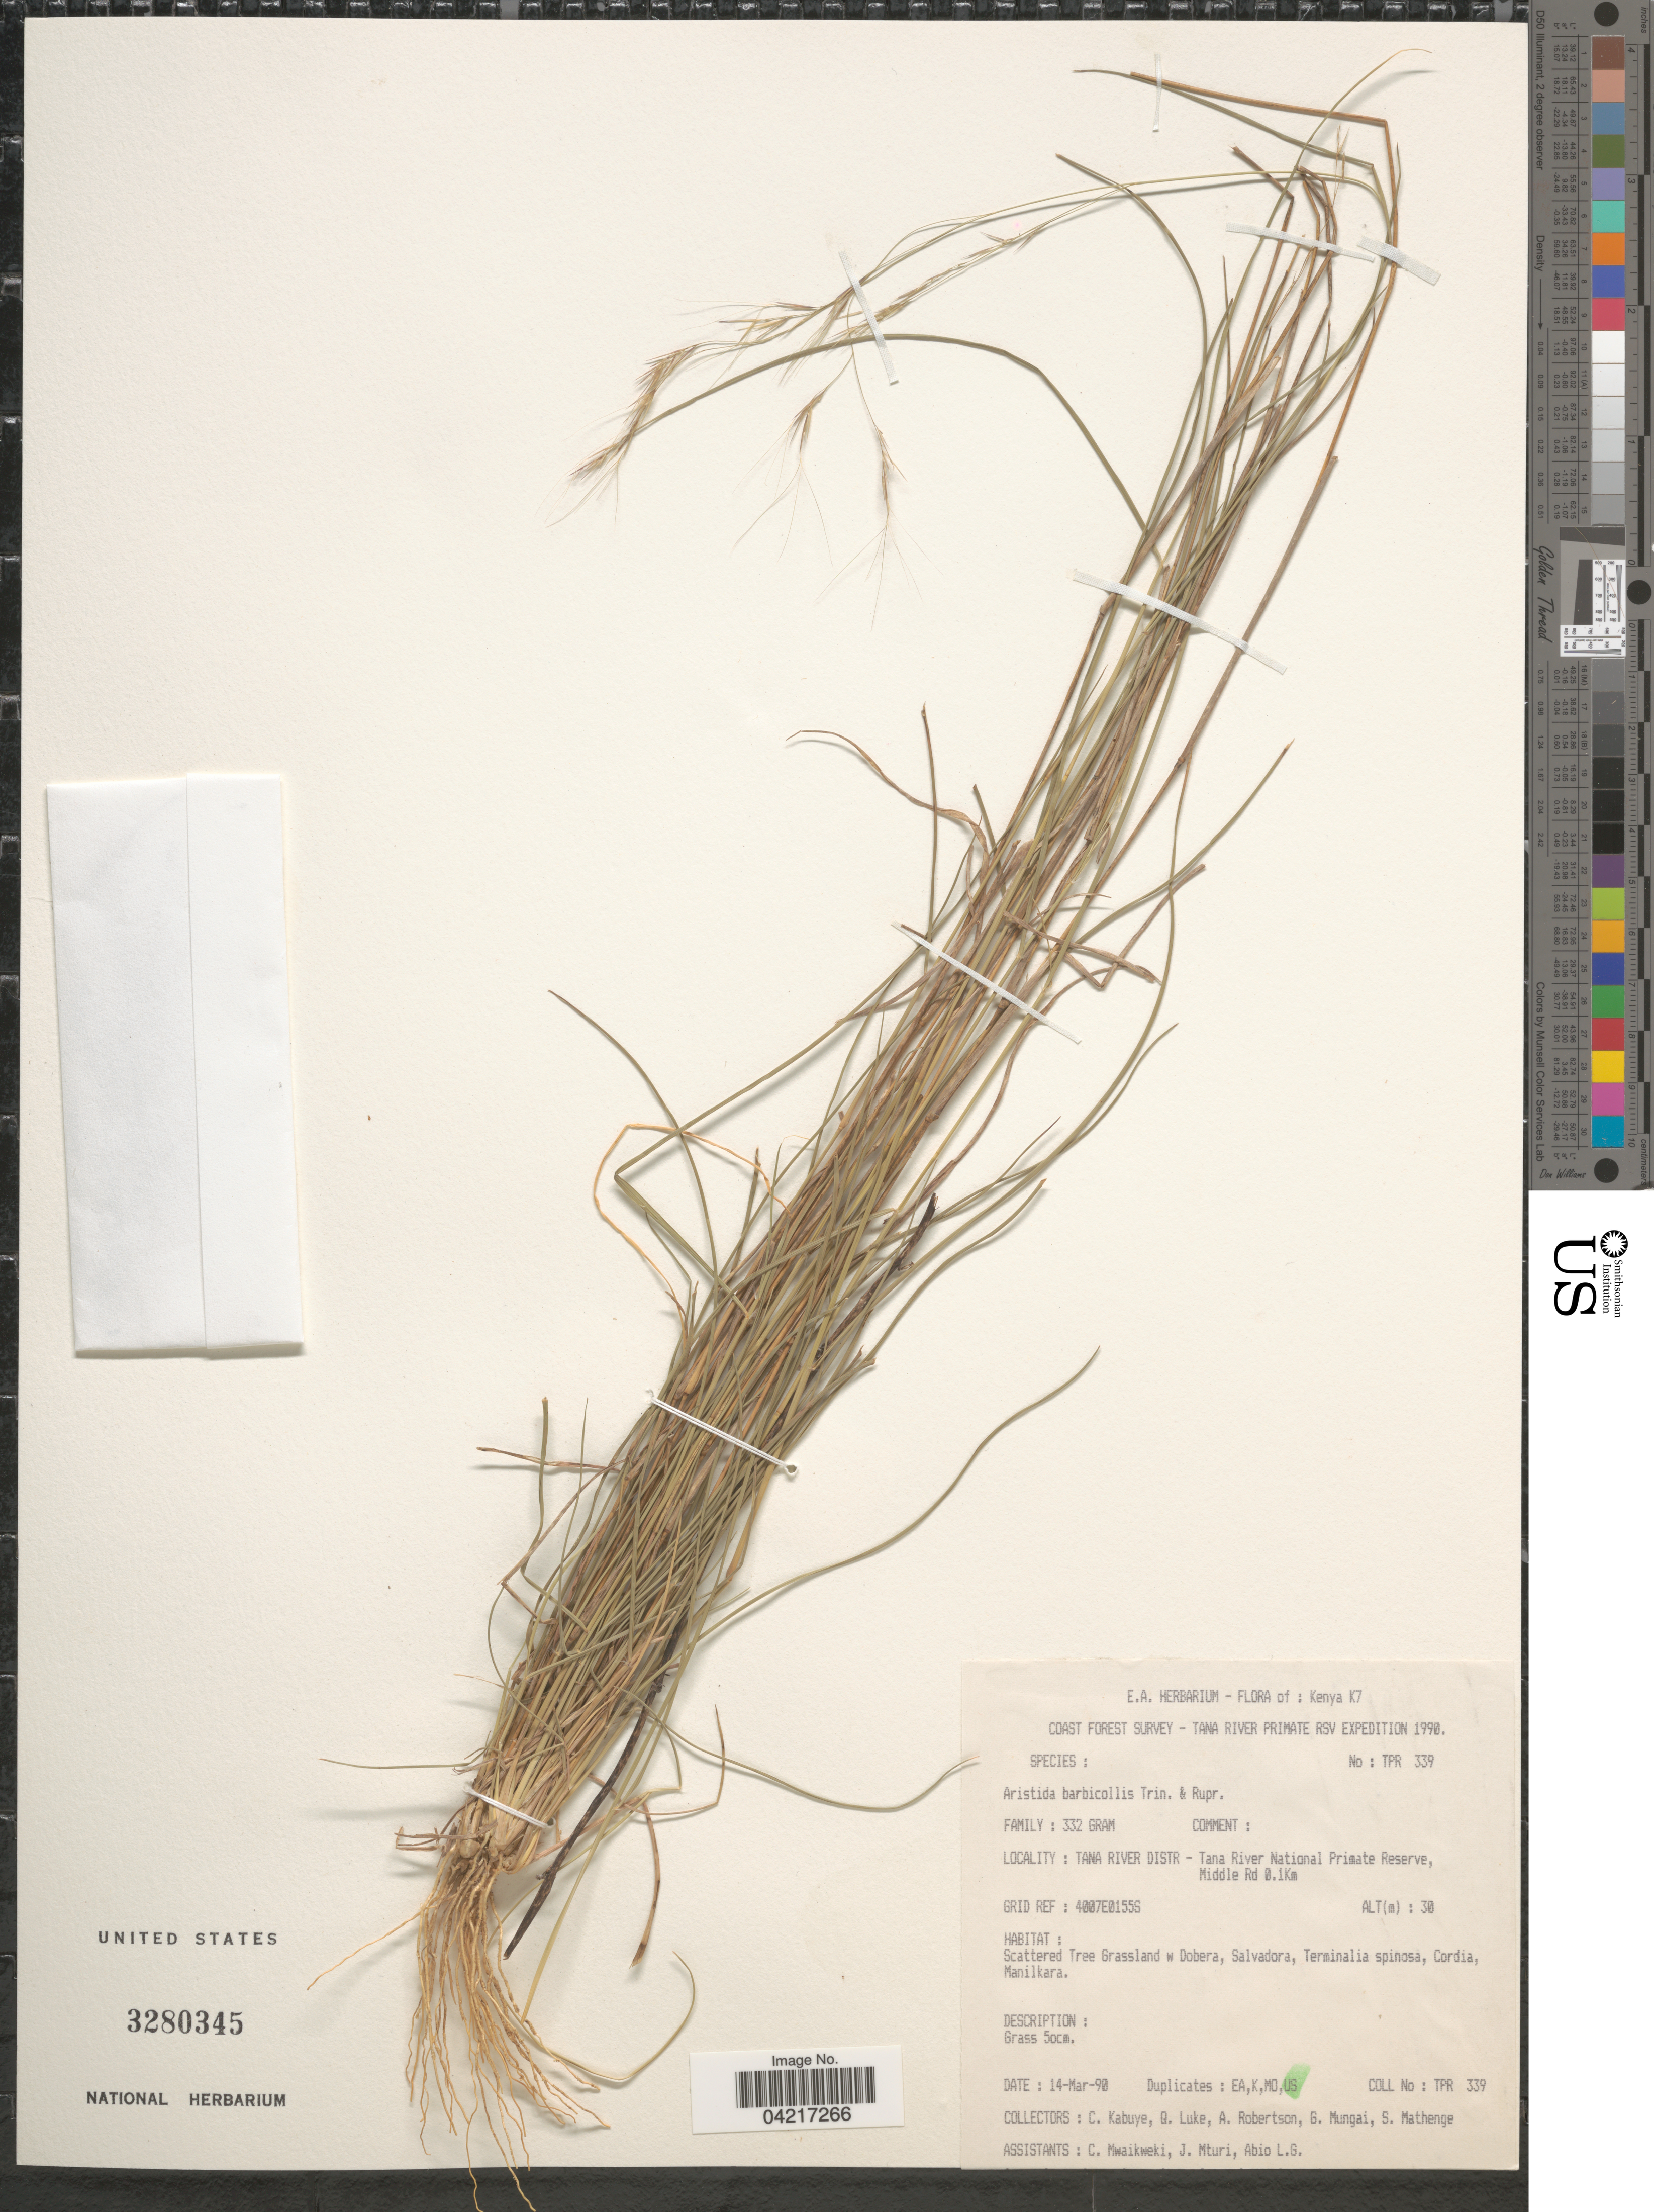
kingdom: Plantae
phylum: Tracheophyta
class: Liliopsida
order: Poales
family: Poaceae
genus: Aristida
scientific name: Aristida barbicollis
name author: Trin. & Rupr.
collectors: C. Kabuye, Q. Luke, A. Robertson, G. Mungai & et al.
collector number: TPR 339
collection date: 1990-03-14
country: Kenya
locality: Kenya K7. Coast Forest Survey - Tana River Primate RSV Expedition 1990. Tana River Distr - Tana River National Primate Reserve, Midde Rd 0.1Km.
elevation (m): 30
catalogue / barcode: US 3280345